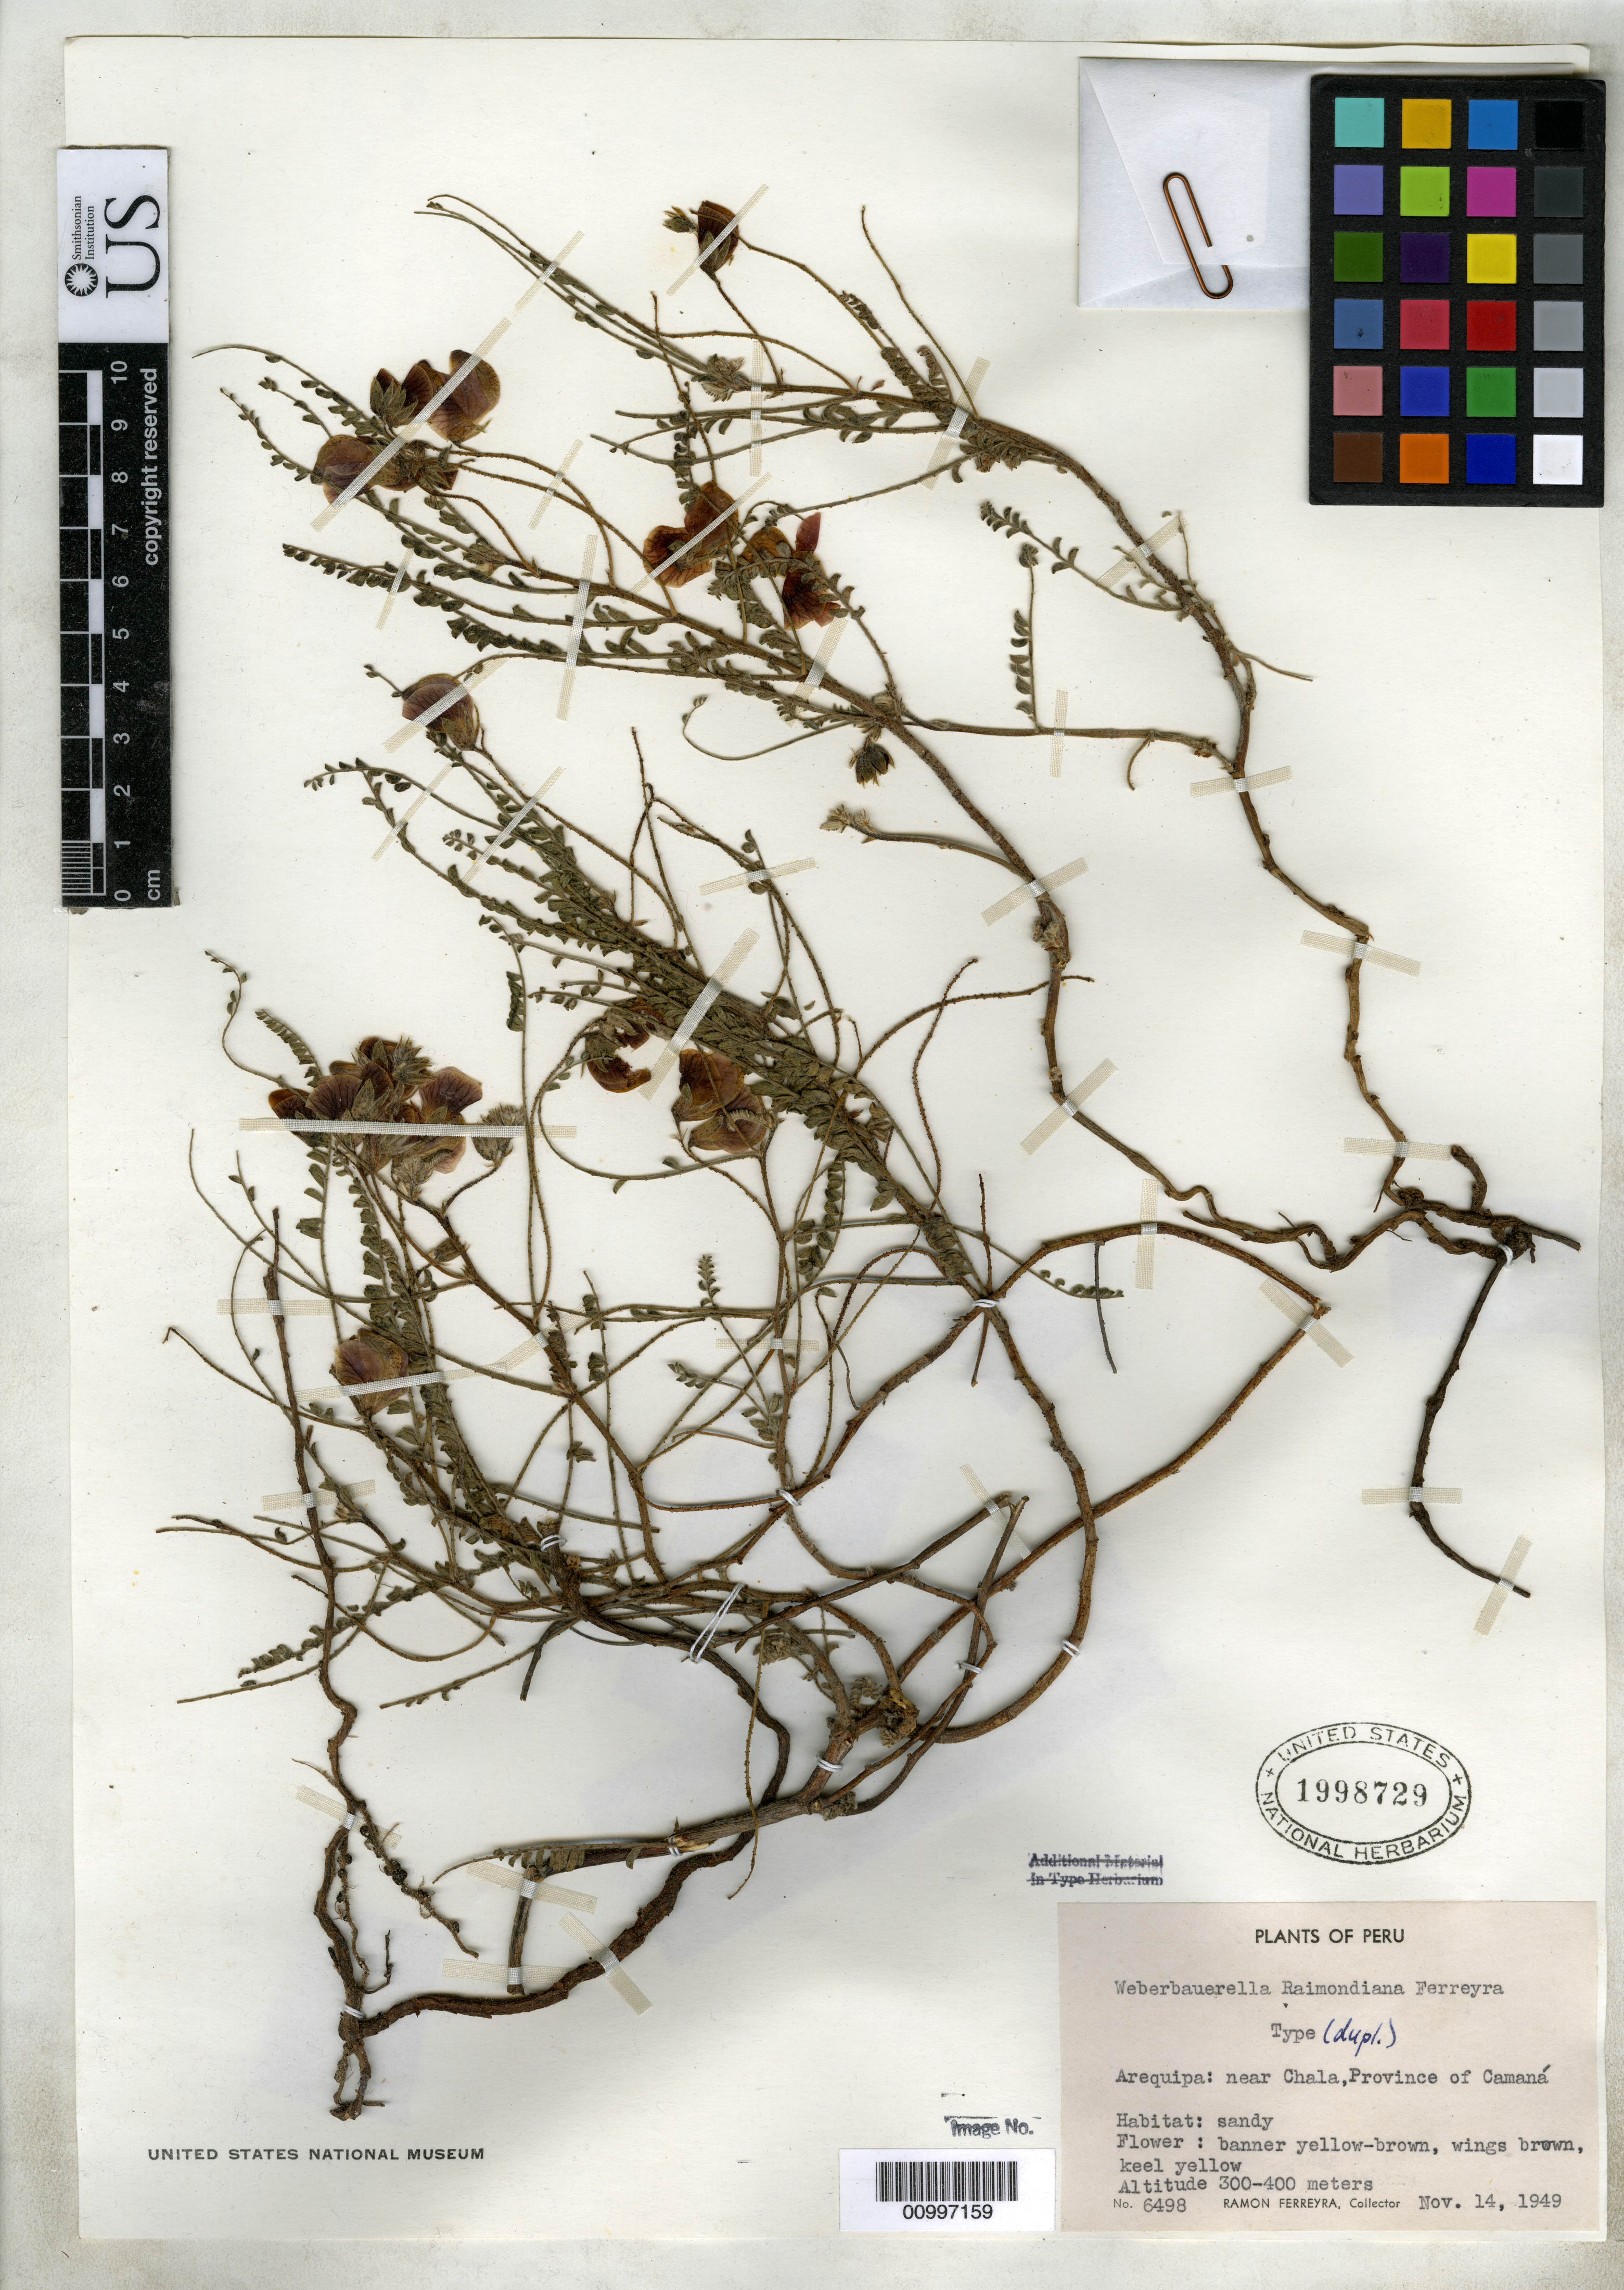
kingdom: Plantae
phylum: Tracheophyta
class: Magnoliopsida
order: Fabales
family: Fabaceae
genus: Weberbauerella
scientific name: Weberbauerella raimondiana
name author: Ferreyra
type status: Isotype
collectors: R. A. Ferreyra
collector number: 6498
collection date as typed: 14 Nov 1949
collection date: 1949-11-14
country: Peru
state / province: Arequipa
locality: Near Chala, Province of Camana.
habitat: Sandy.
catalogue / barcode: US 1998729